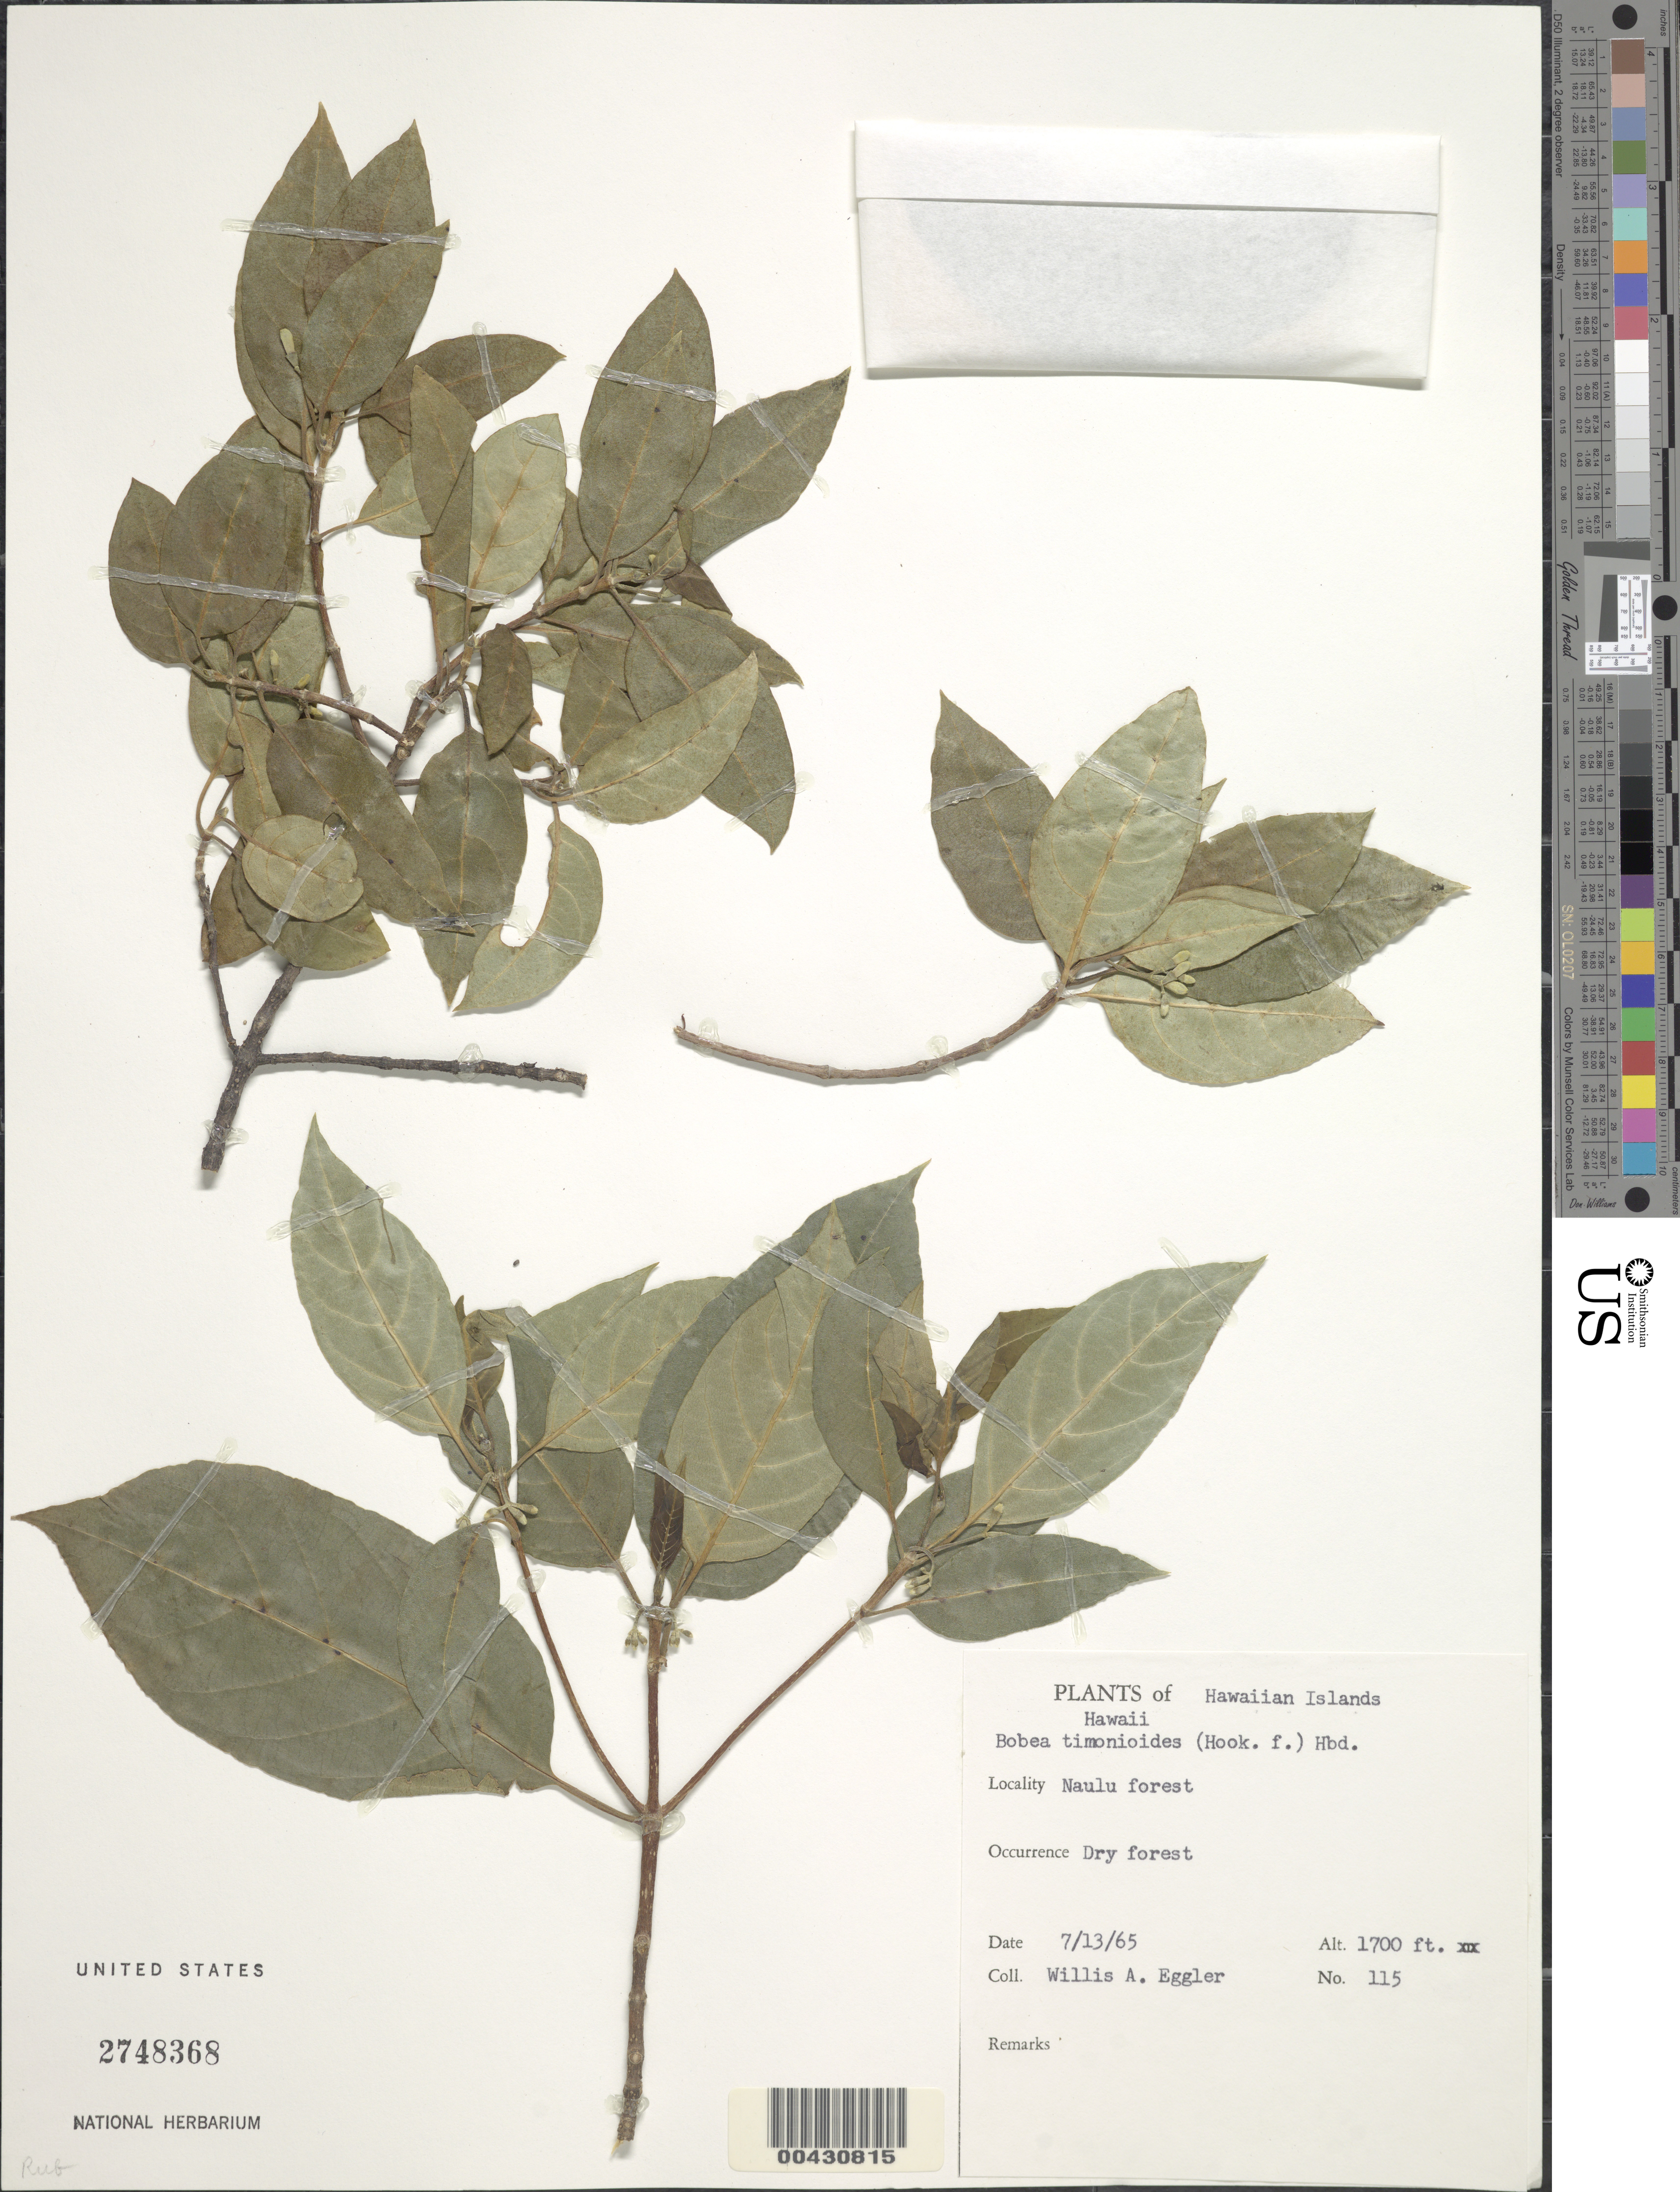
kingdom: Plantae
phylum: Tracheophyta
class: Magnoliopsida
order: Gentianales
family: Rubiaceae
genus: Bobea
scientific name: Bobea timonioides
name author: (Hook. f.) Hillebr.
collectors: W. A. Eggler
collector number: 115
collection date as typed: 13 Jul 1965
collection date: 1965-07-13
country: United States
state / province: Hawaii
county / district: Hawaii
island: Hawaii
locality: Naulu forest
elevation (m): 518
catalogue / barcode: US 2748368